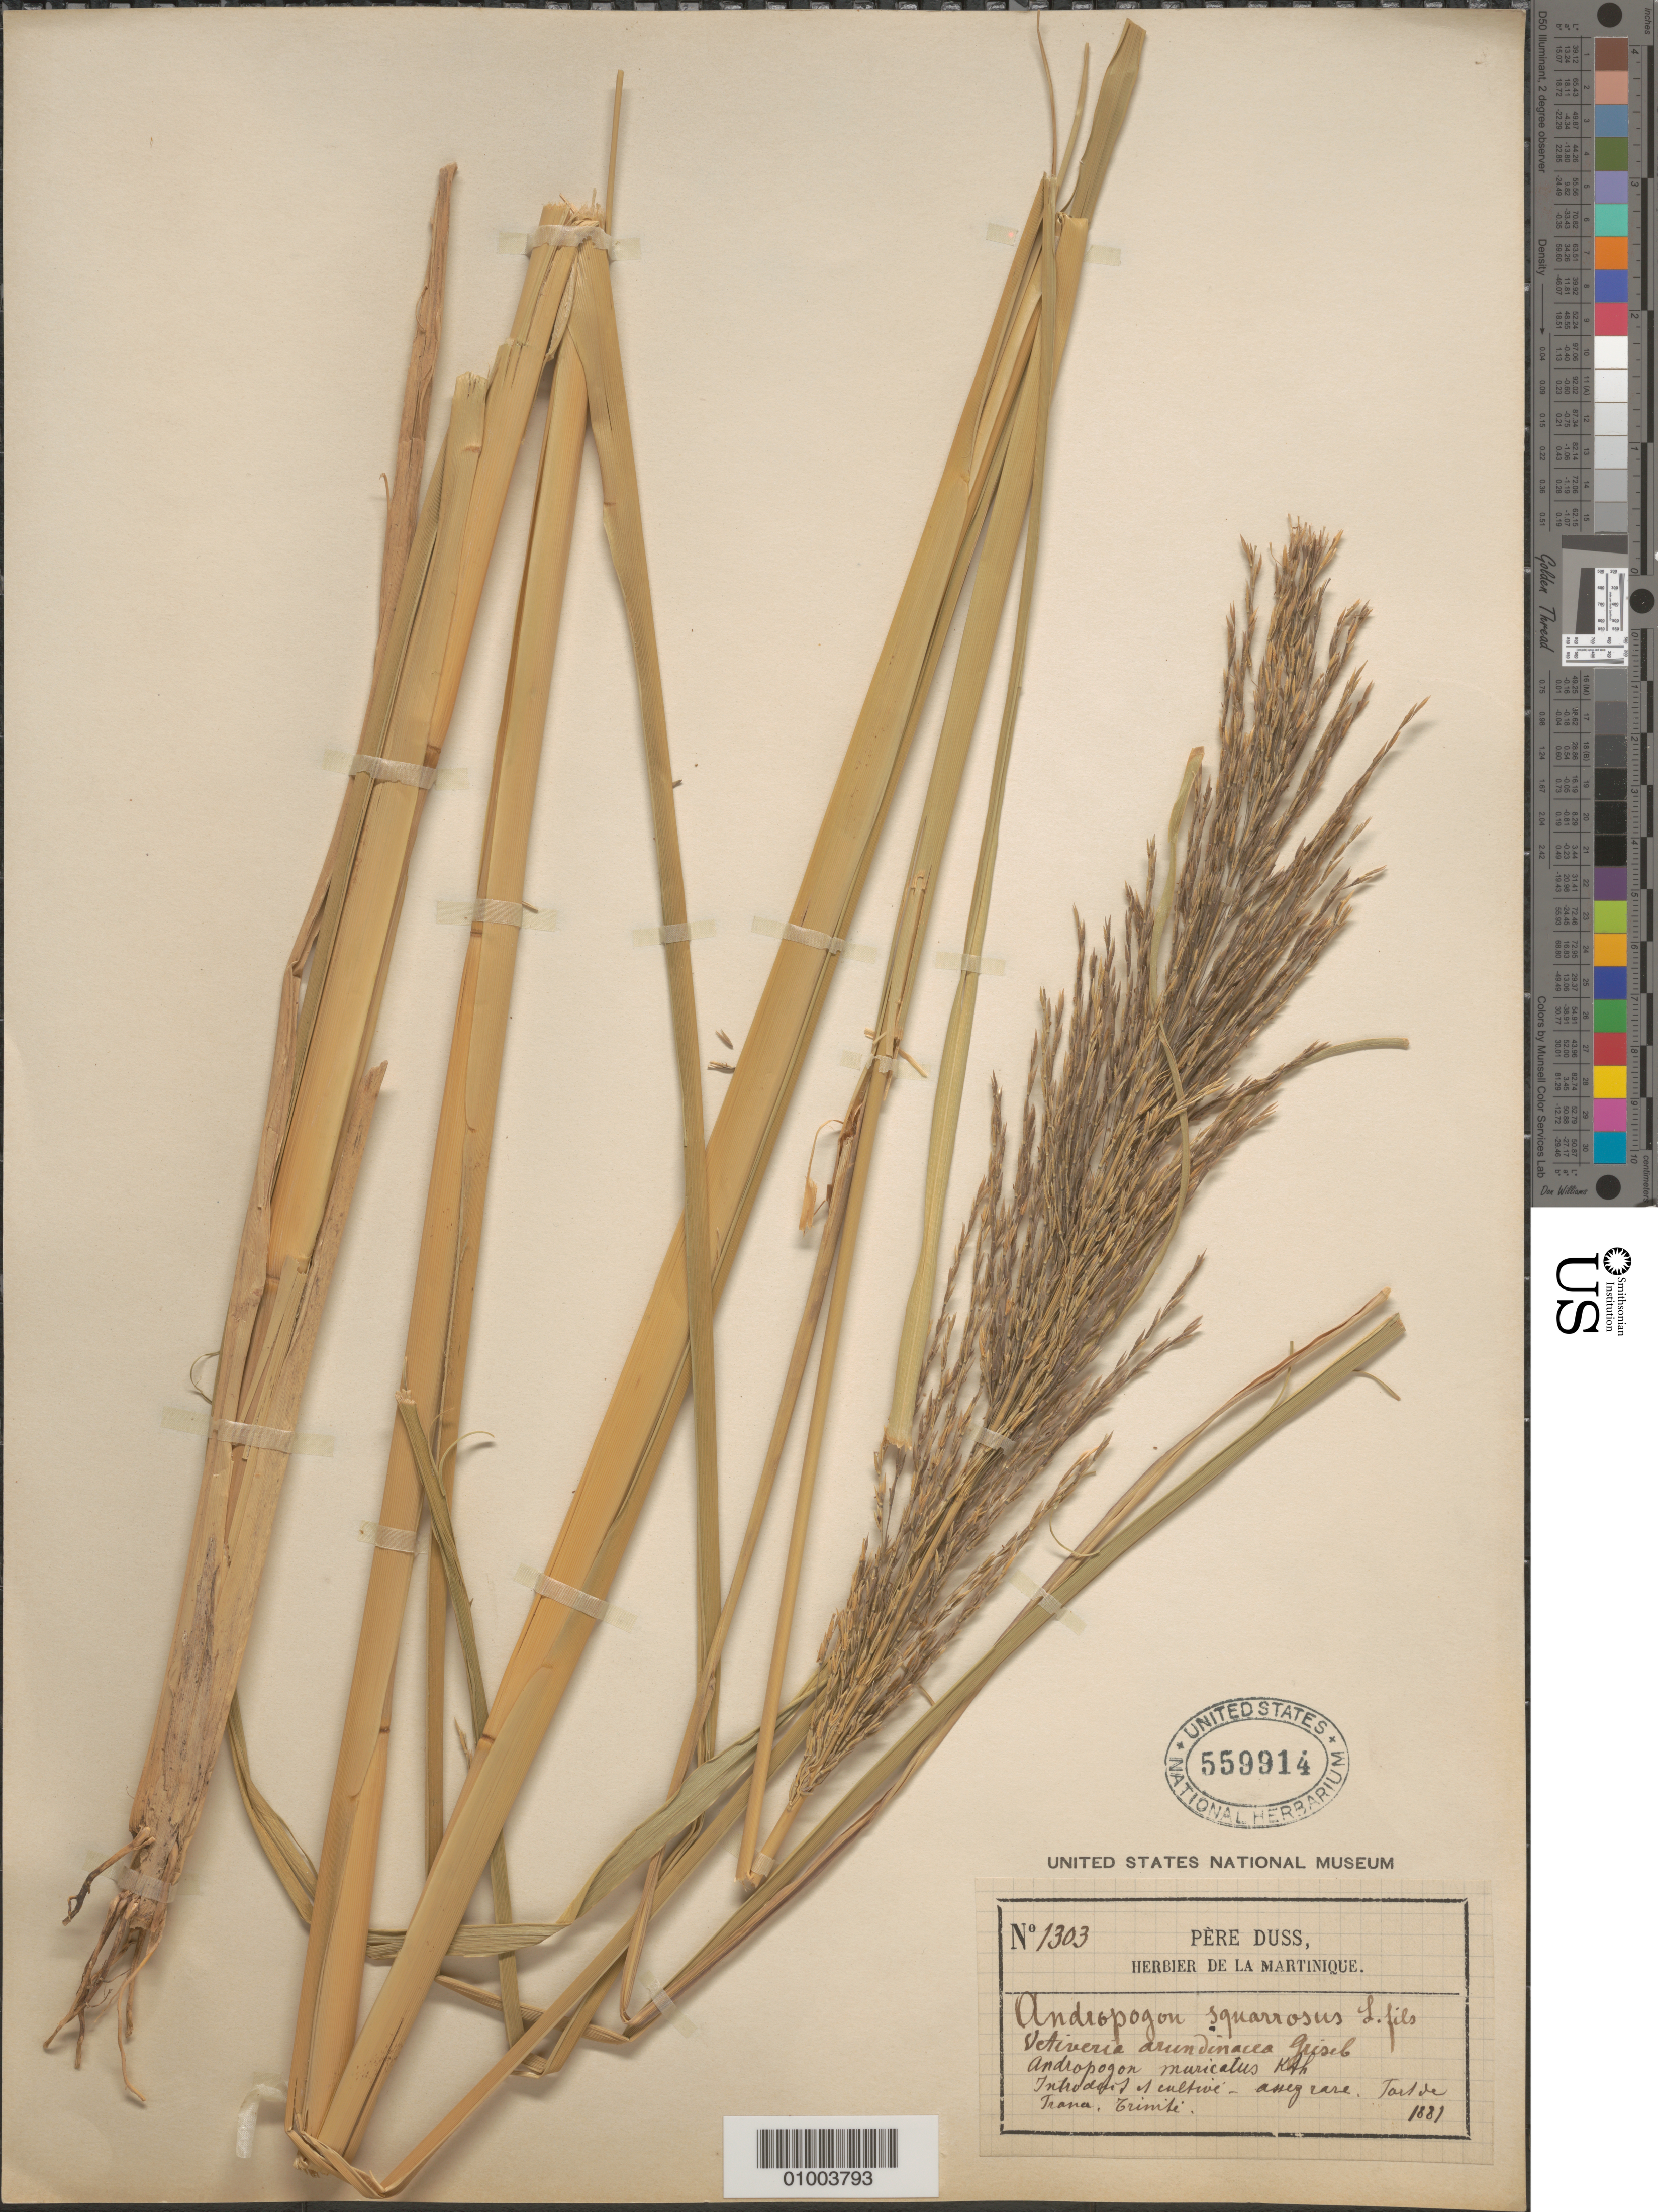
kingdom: Plantae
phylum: Tracheophyta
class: Liliopsida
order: Poales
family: Poaceae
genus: Vetiveria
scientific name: Vetiveria zizanioides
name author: (L.) Nash ex Small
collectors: Père Duss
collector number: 1303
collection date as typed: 1886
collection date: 1886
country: Martinique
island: Martinique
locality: Fort de France. Trinité.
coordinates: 0 N, 0 E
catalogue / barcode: US 559914